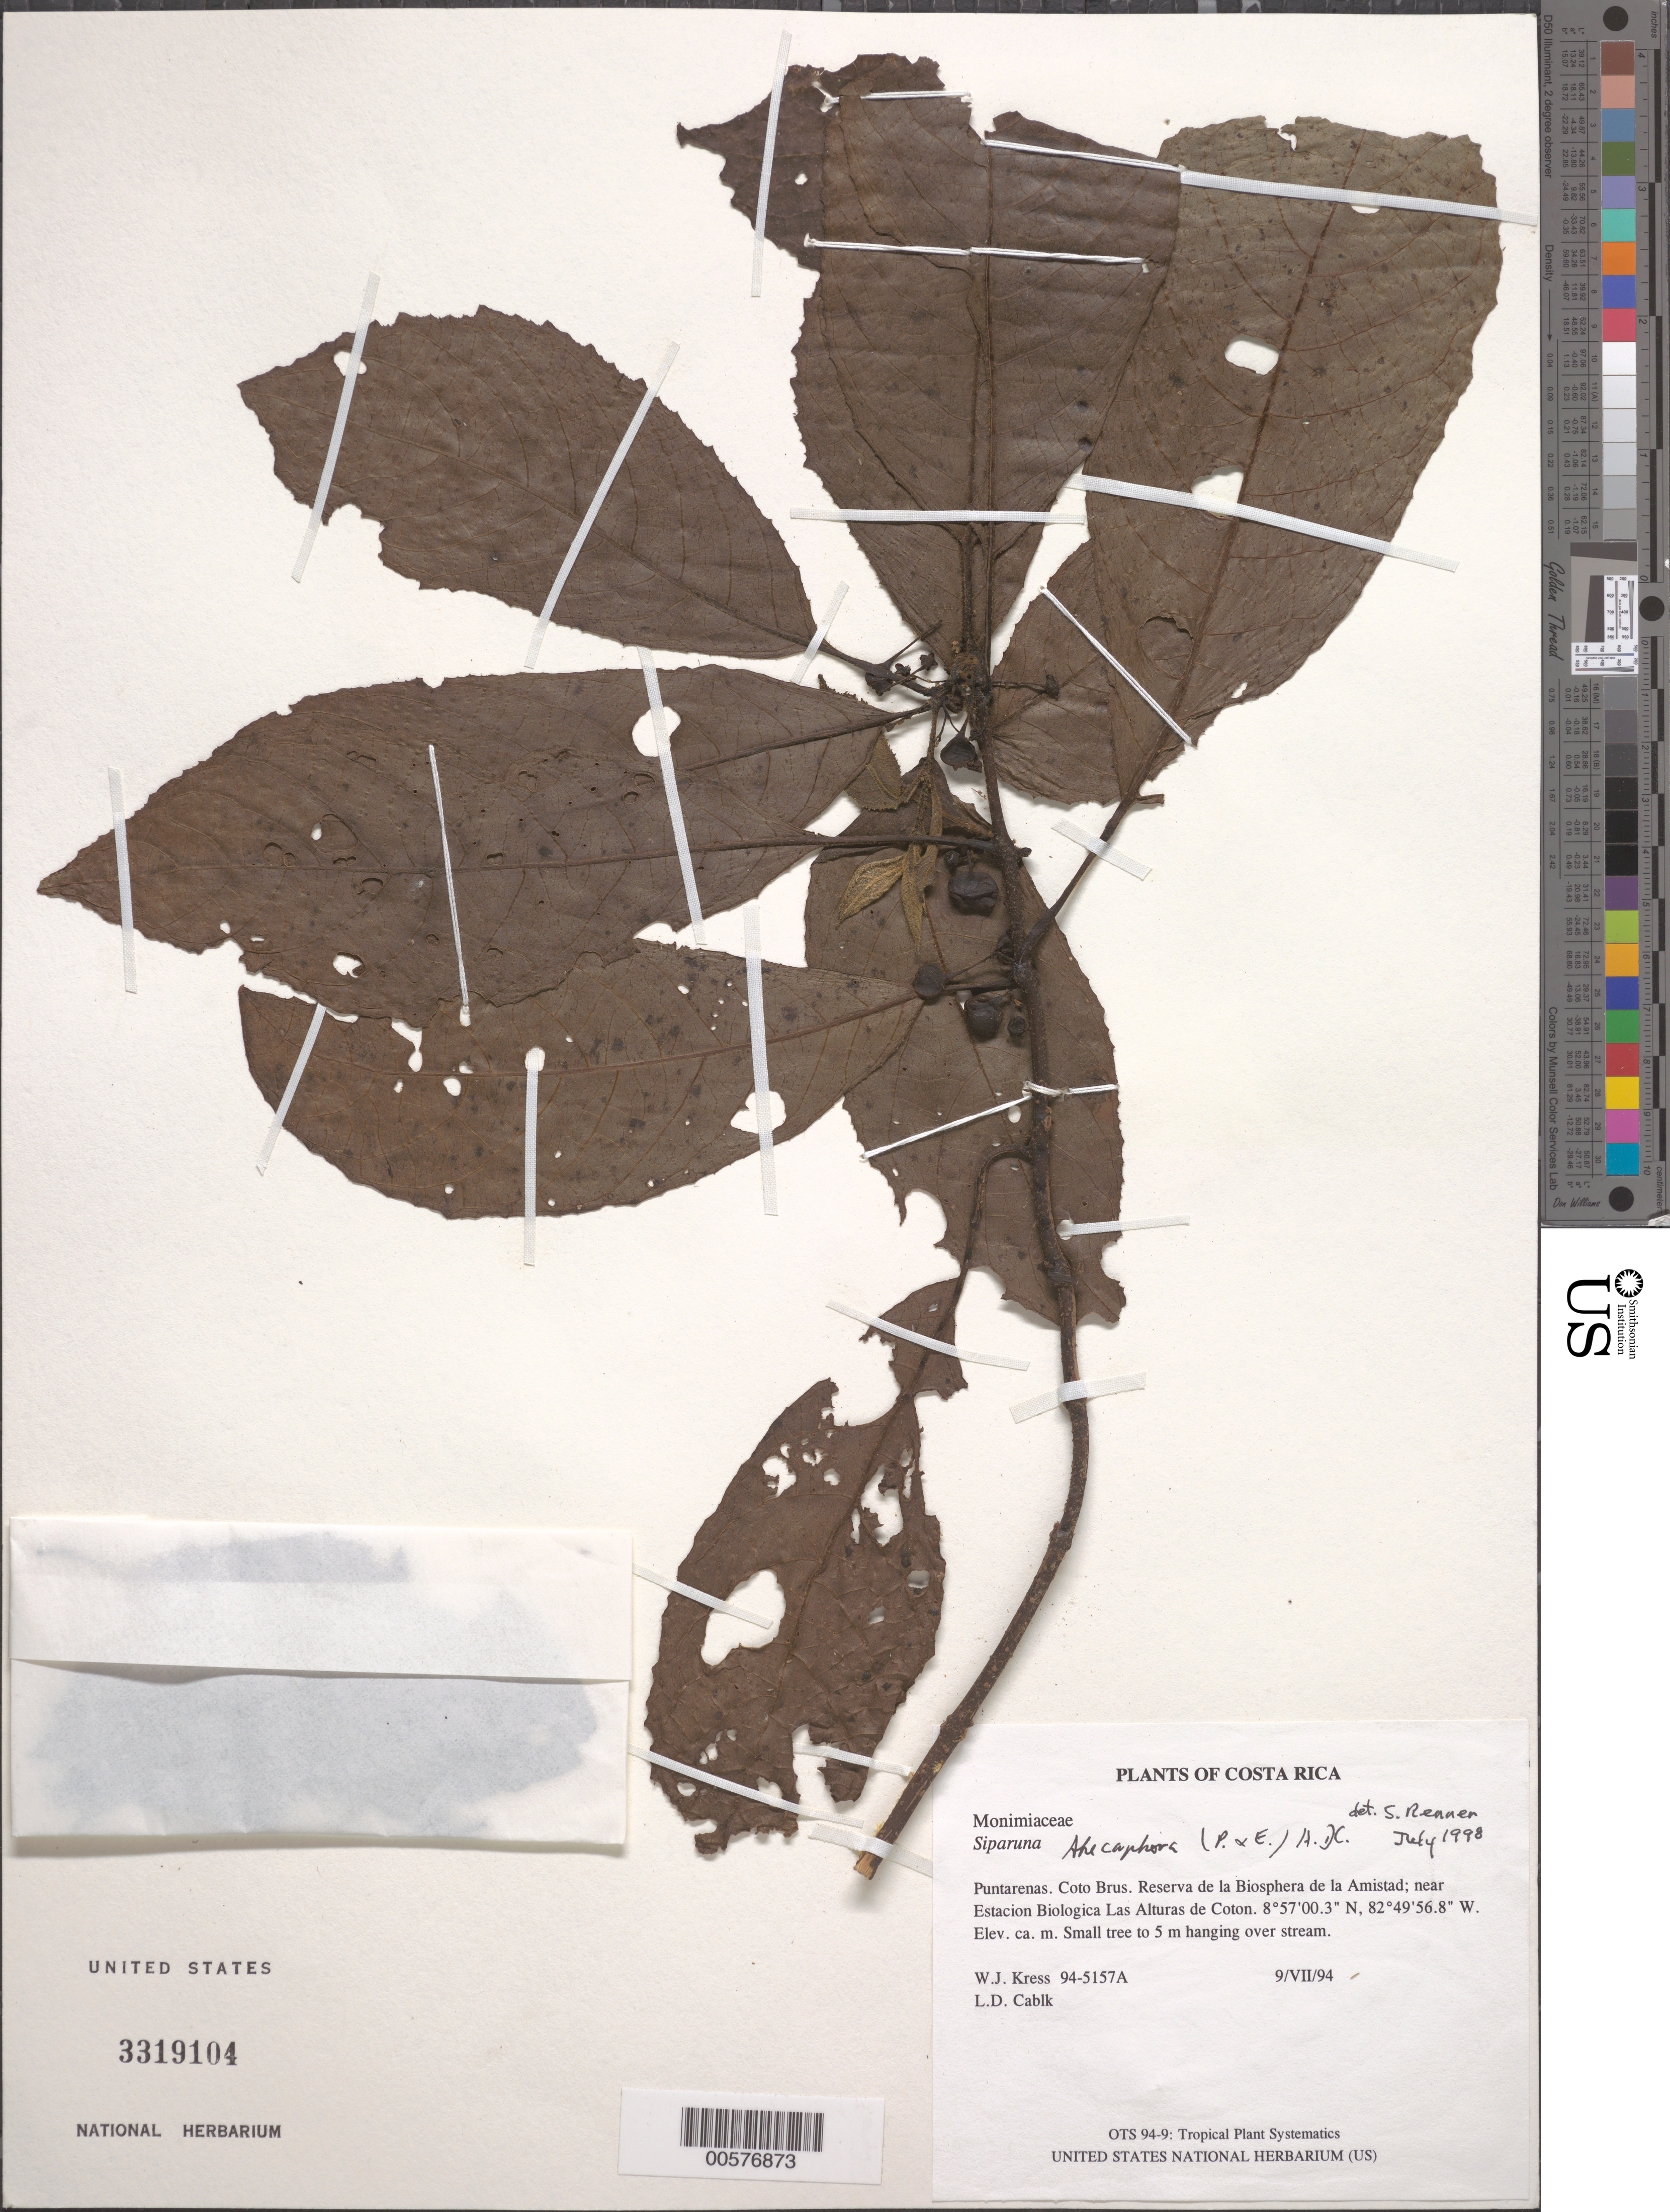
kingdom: Plantae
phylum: Tracheophyta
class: Magnoliopsida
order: Laurales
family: Siparunaceae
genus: Siparuna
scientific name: Siparuna thecaphora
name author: (Poepp. & Endl.) A. DC.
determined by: Renner, S. S.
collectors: W. J. Kress & L. D. Cabik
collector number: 94-5157A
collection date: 1994-07-09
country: Costa Rica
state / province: Puntarenas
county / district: Coto Brus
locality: Reserva de la Biosphera de la Amistad; near Estacion Biologica Las Alturas de Coton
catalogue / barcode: US 3319104